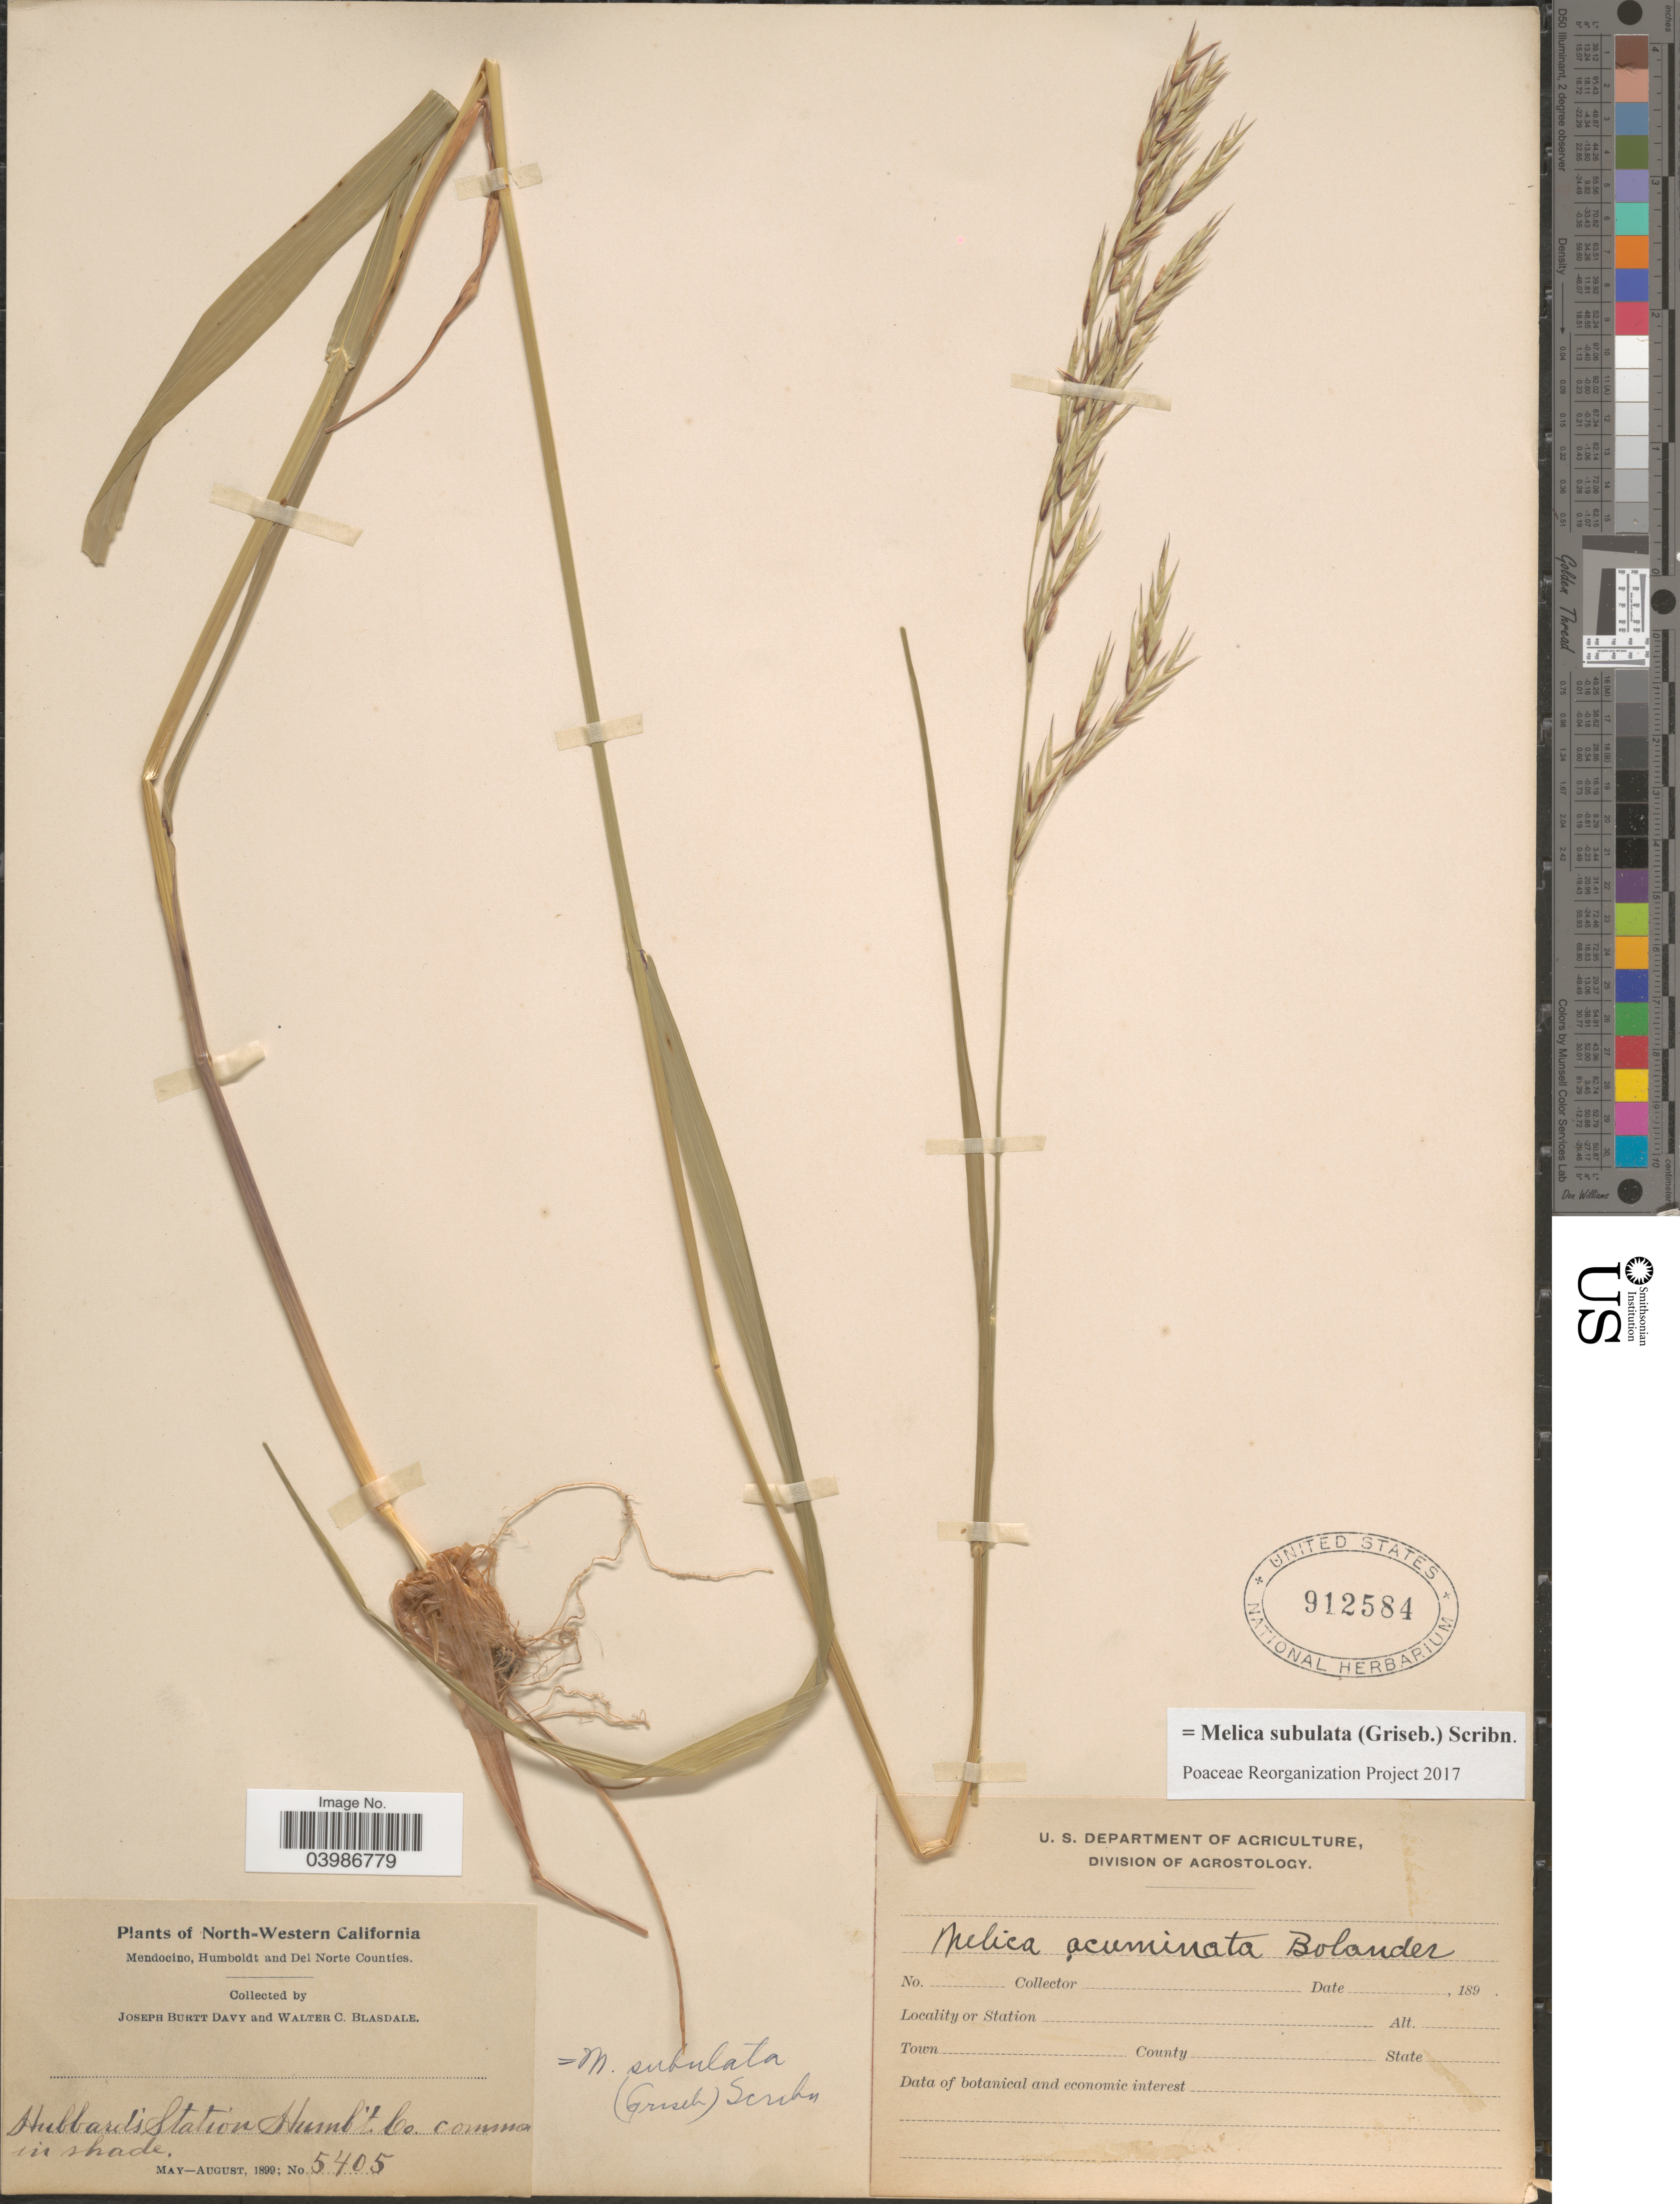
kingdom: Plantae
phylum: Tracheophyta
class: Liliopsida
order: Poales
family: Poaceae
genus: Melica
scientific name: Melica subulata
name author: (Griseb.) Scribn.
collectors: J. Burtt Davy & W. Blasdale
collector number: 5405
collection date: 1899-05/1899-08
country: United States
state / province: California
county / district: Humboldt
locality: North-Western California. Hubbard's Station, Humboldt Co.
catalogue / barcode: US 912584